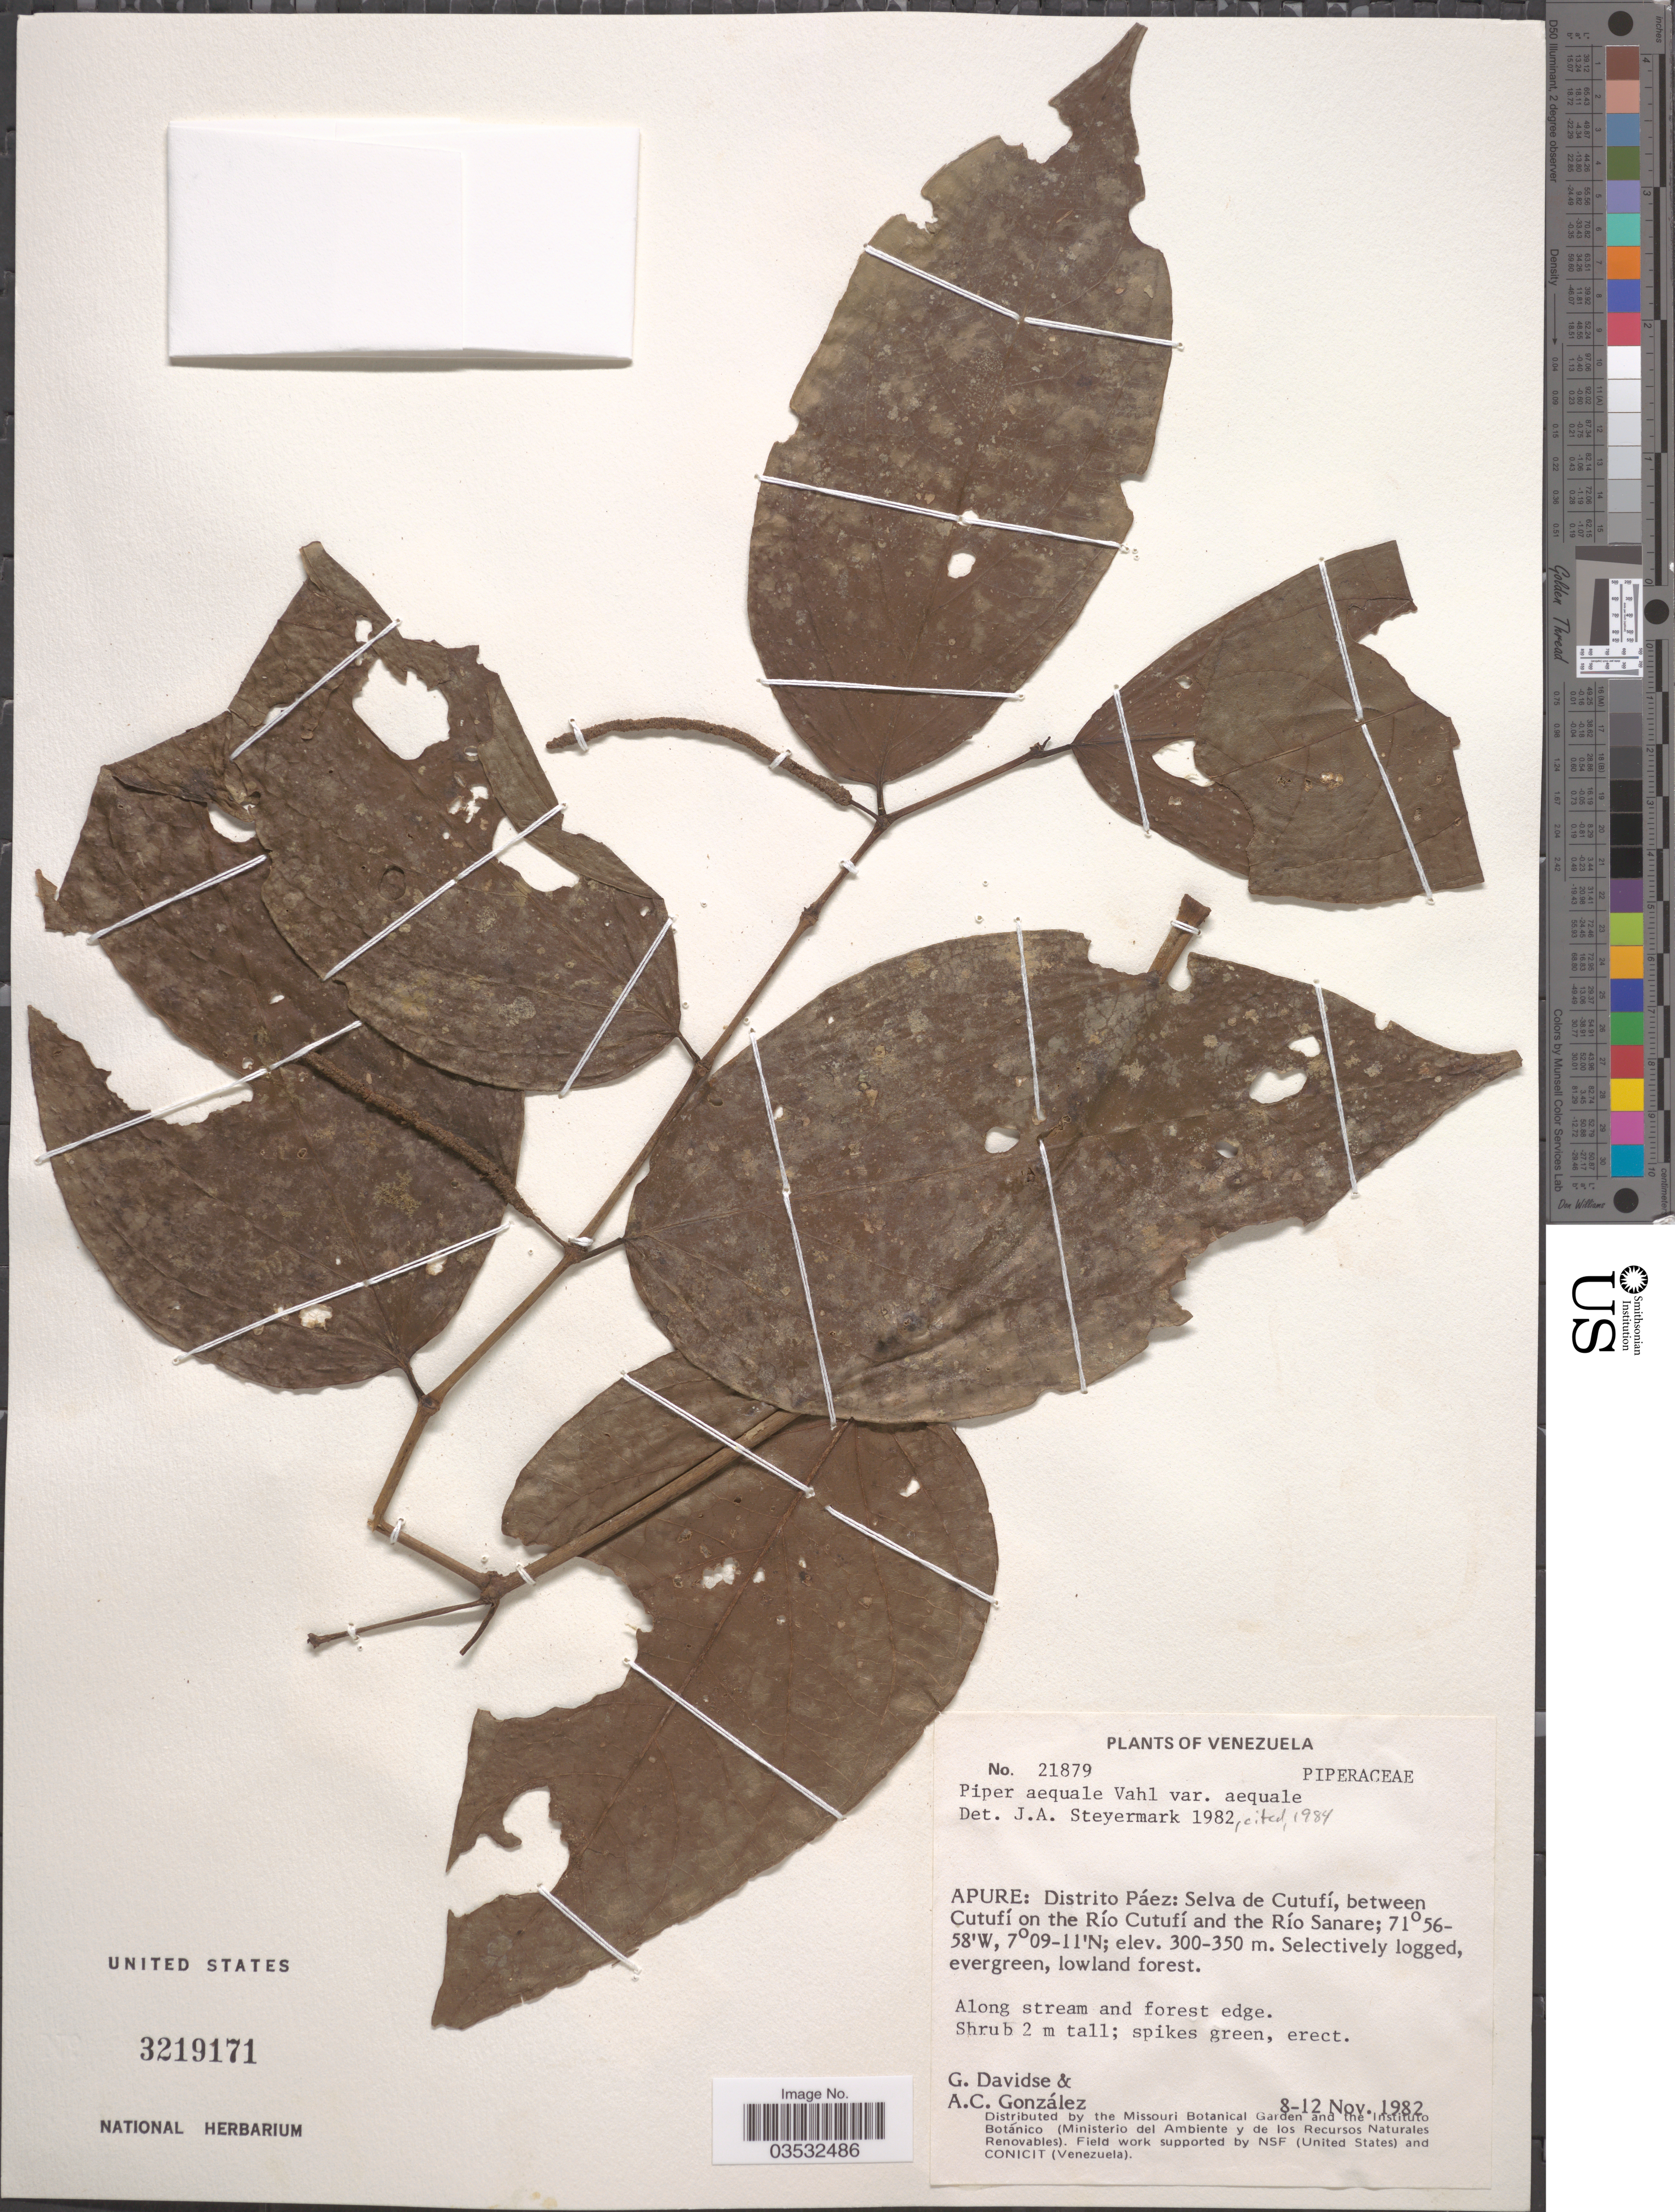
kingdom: Plantae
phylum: Tracheophyta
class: Magnoliopsida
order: Piperales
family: Piperaceae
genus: Piper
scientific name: Piper aequale var. aequale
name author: Vahl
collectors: G. Davidse & A. C. González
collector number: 21879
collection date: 1982-11-08/1982-11-12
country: Venezuela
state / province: Apure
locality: Distrito Páez: Selva de Cutufí, between Cutufí on the Río Cutufí and the Río Sanare.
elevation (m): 300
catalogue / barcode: US 3219171